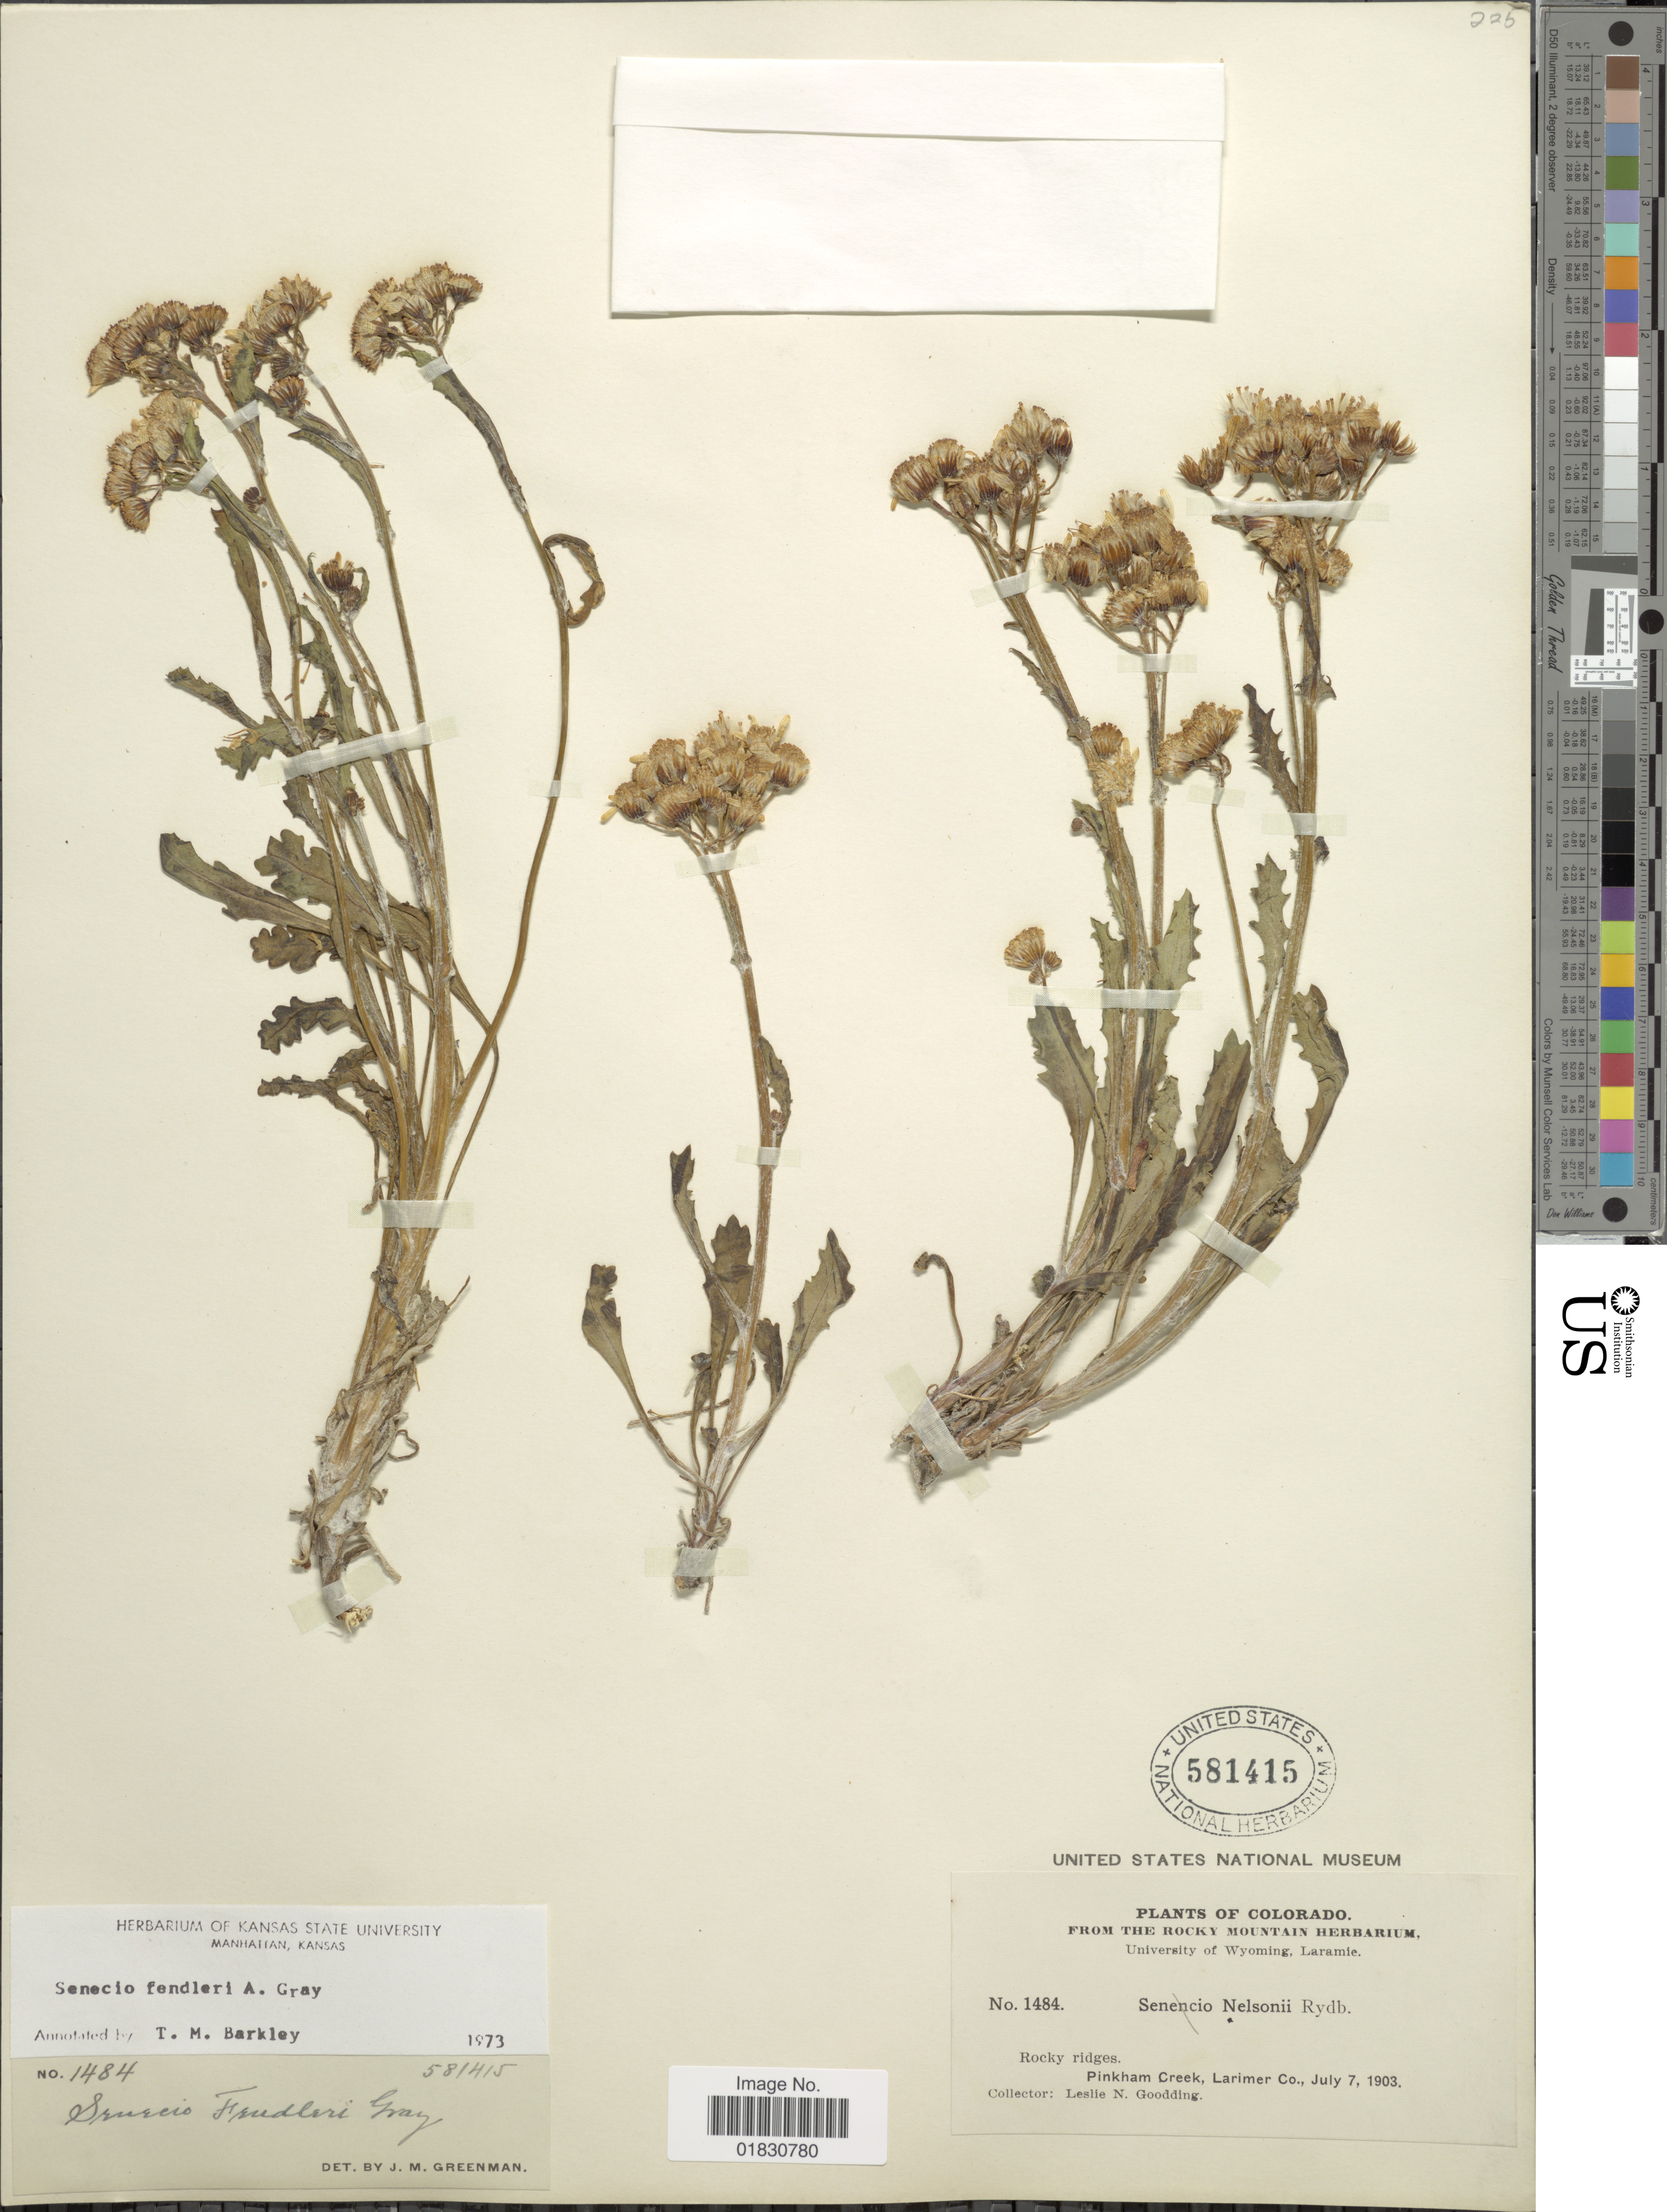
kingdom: Plantae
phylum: Tracheophyta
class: Magnoliopsida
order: Asterales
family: Asteraceae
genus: Packera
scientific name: Packera fendleri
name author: (A. Gray) W.A. Weber & Á. Löve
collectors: L. N. Goodding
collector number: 1484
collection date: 1903-07-07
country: United States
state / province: Colorado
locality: Pinkham Creek, Larimer Co.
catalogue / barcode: US 581415